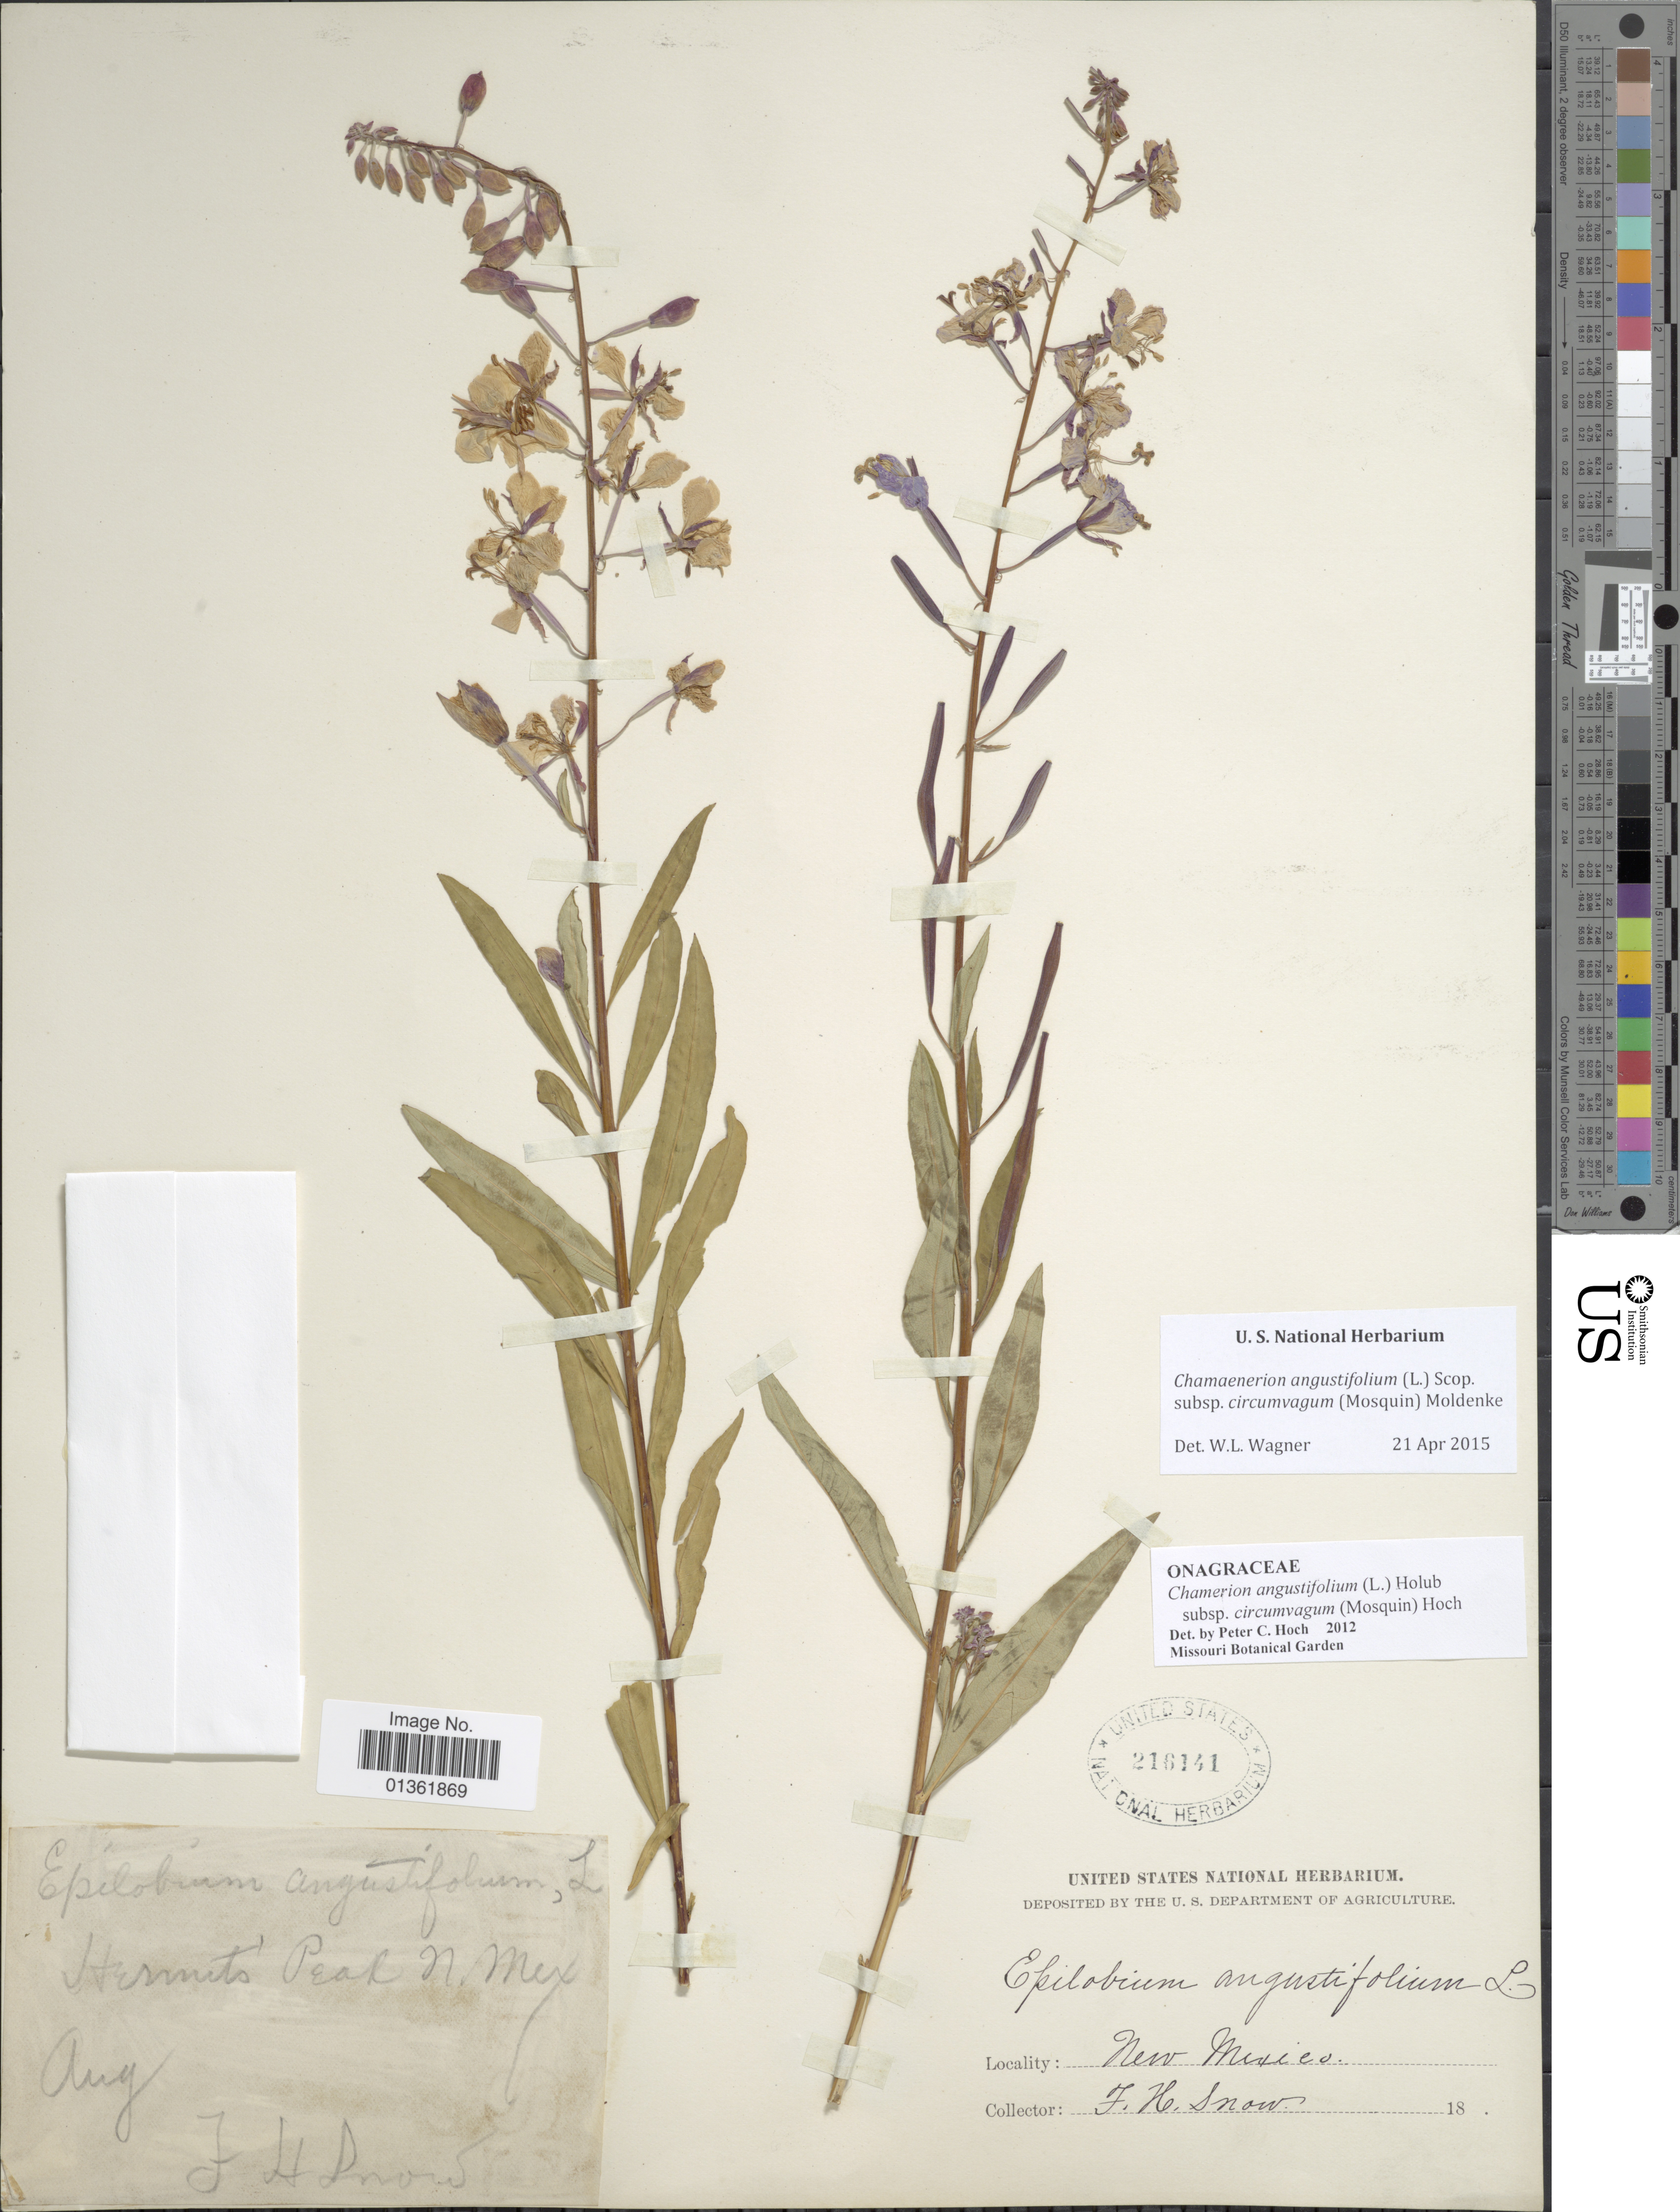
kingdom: Plantae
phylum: Tracheophyta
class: Magnoliopsida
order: Myrtales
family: Onagraceae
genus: Chamaenerion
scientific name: Chamaenerion angustifolium subsp. circumvagum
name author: (Mosquin) Moldenke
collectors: F. H. Snow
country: United States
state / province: New Mexico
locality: Hermit's Peak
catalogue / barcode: US 216141